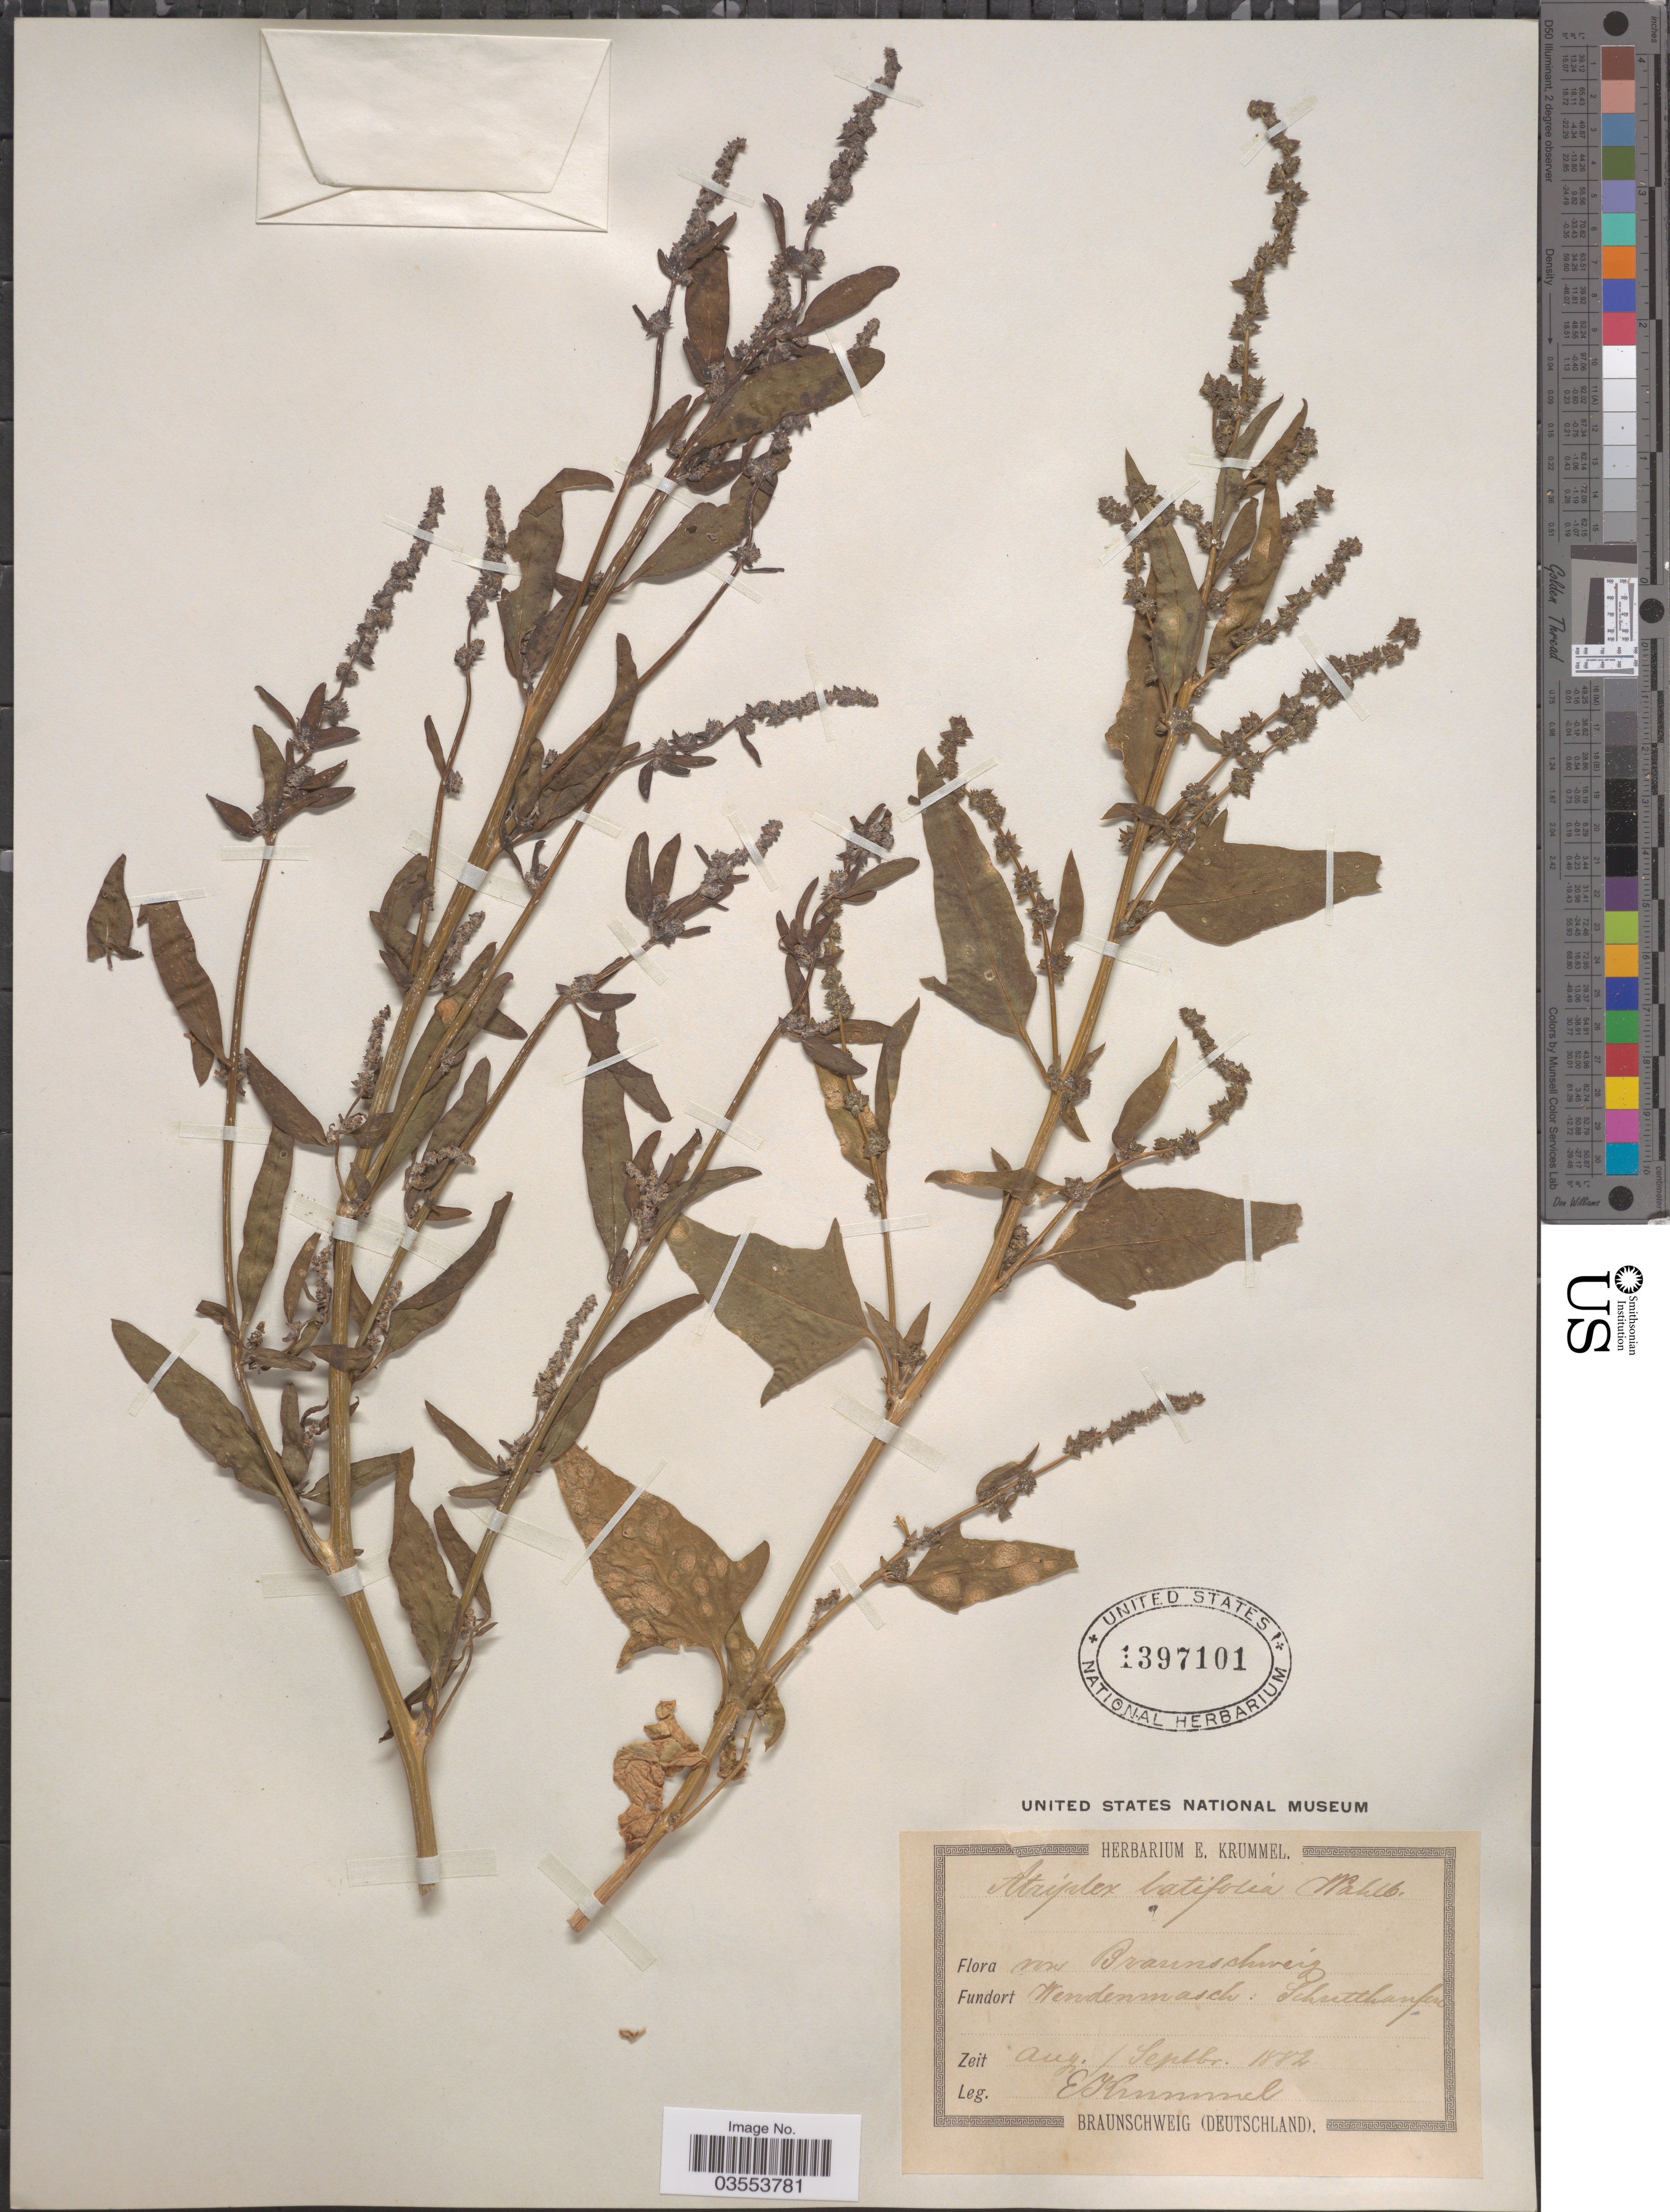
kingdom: Plantae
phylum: Tracheophyta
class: Magnoliopsida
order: Caryophyllales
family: Amaranthaceae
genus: Atriplex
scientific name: Atriplex latifolia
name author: Wahlenb.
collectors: E. Krummel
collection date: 1882-08/1882-09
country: Germany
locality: Braunschweig. Wendenmasch: Schutthaufen.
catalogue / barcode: US 1397101